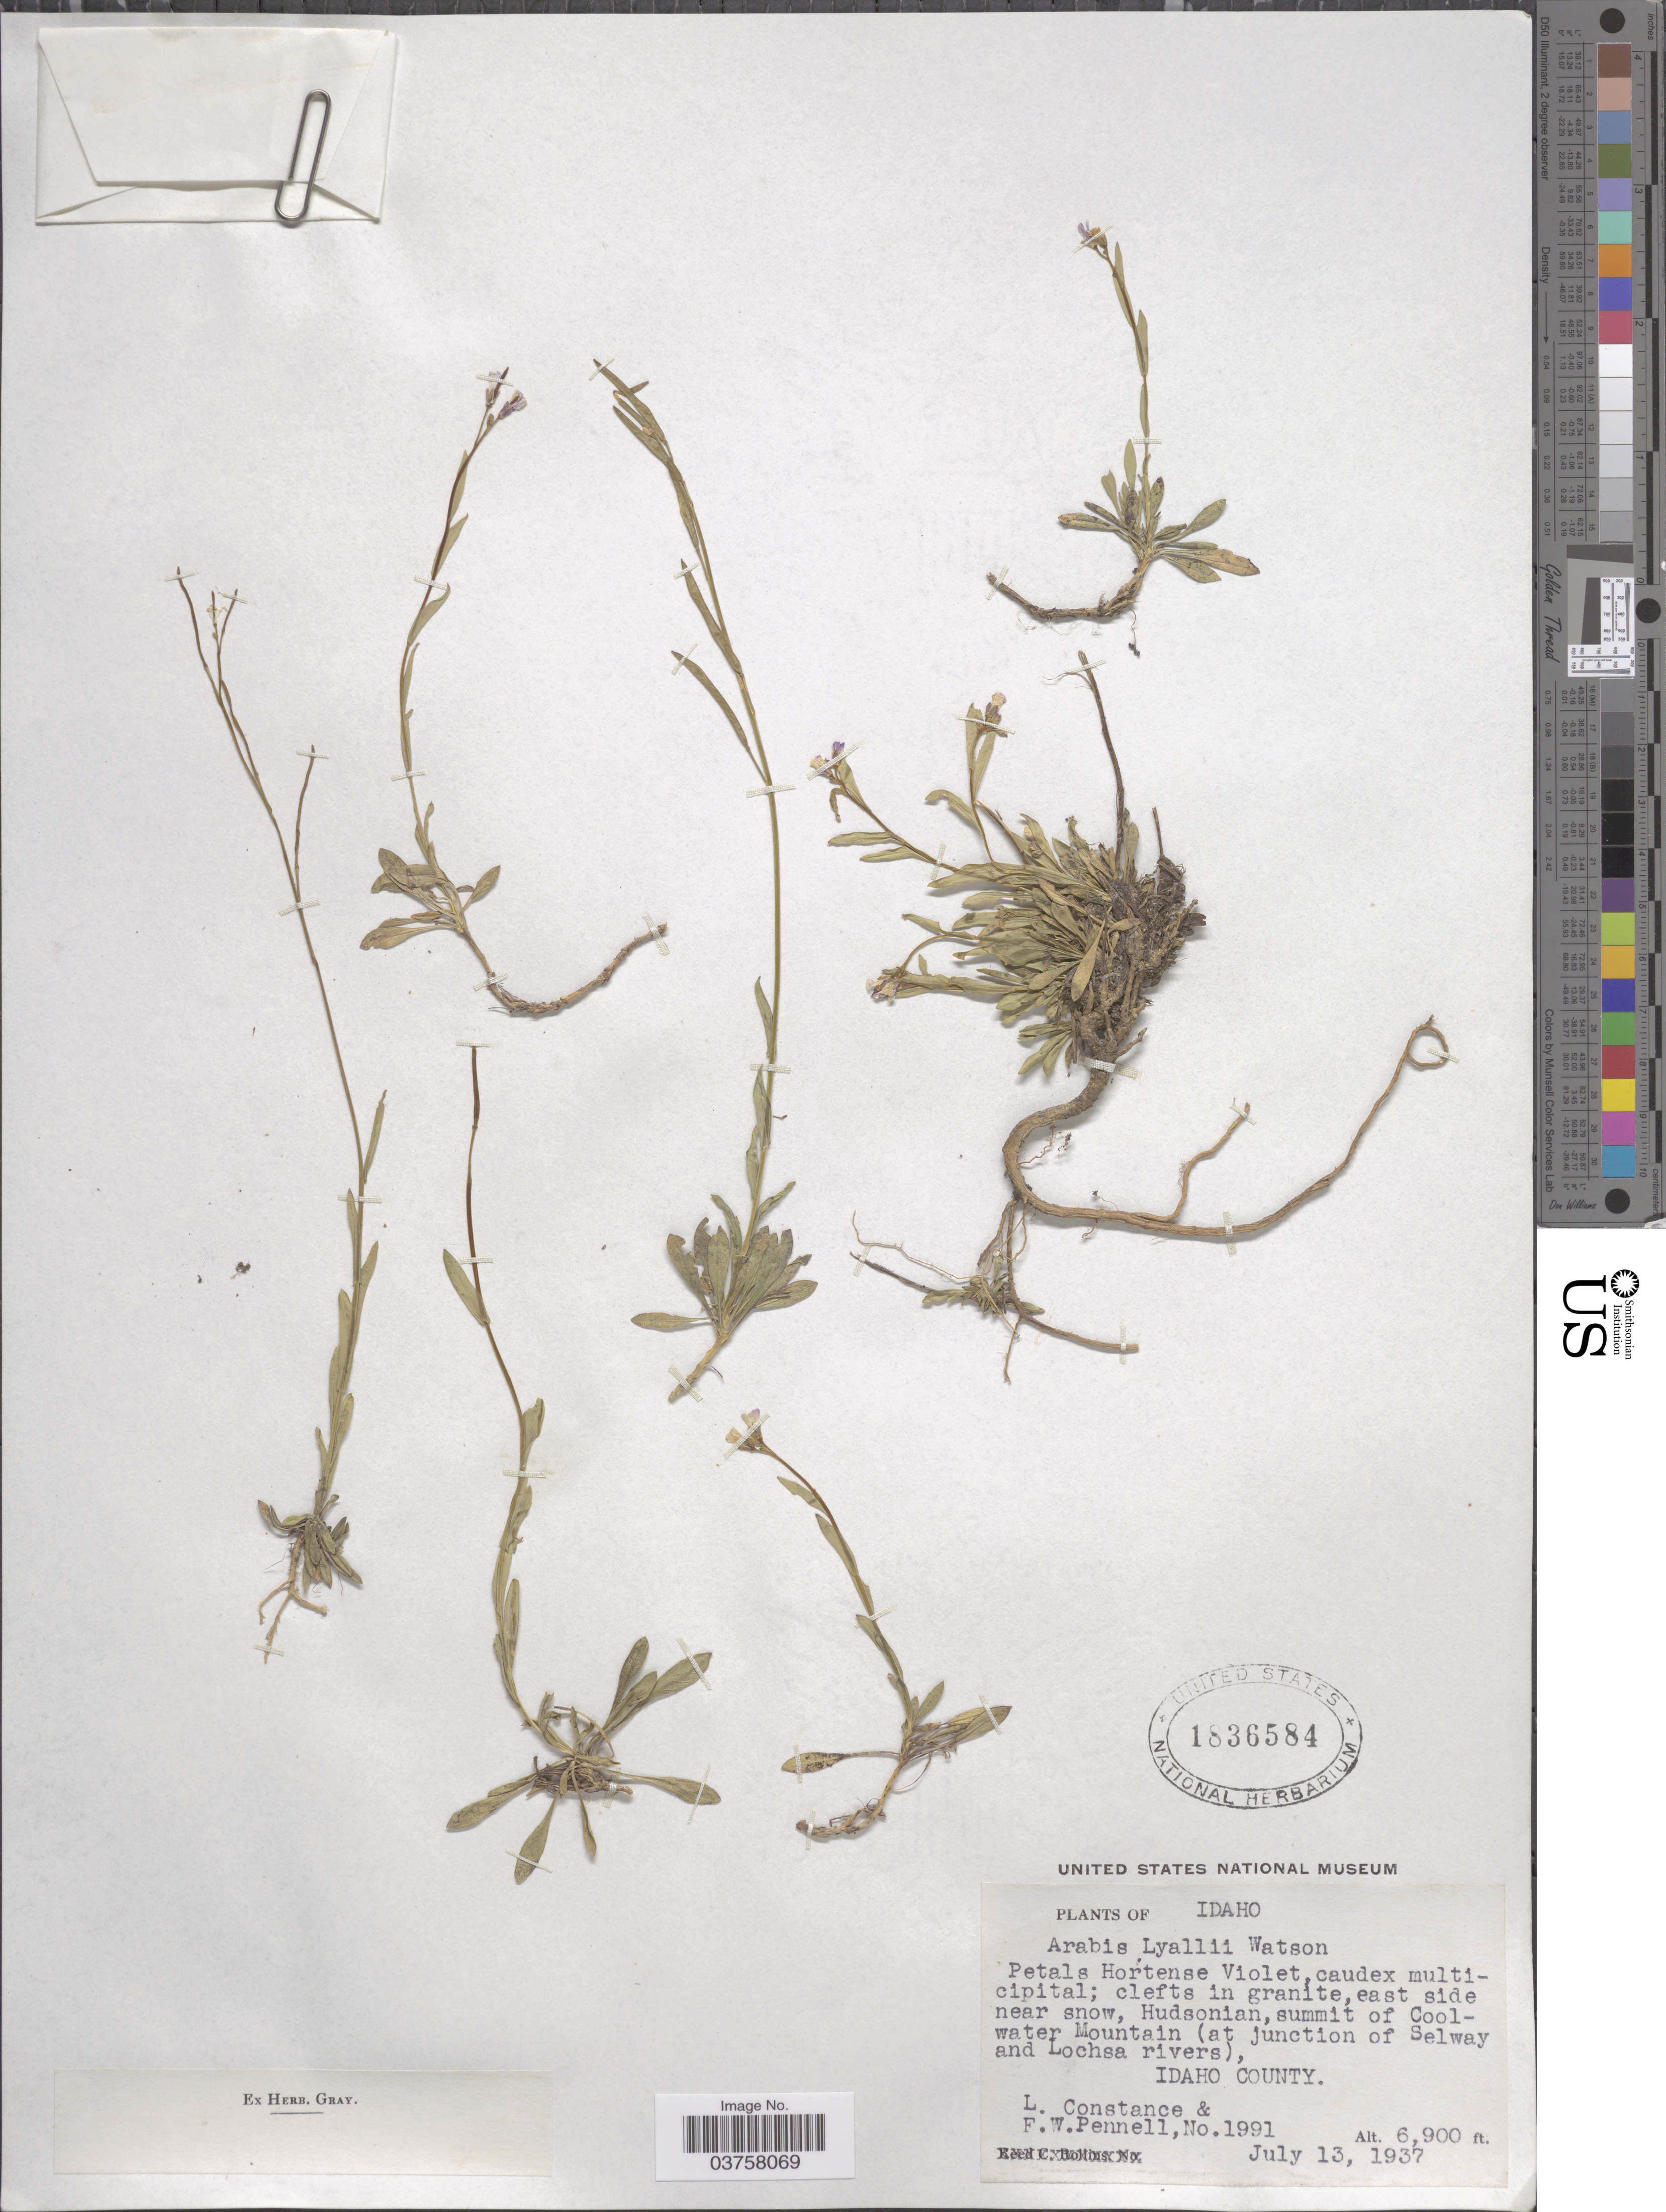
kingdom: Plantae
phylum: Tracheophyta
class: Magnoliopsida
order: Brassicales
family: Brassicaceae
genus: Arabis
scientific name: Arabis lyallii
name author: S. Watson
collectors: L. Constance & F. W. Pennell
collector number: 1991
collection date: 1937-07-13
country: United States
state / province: Idaho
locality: Hudsonian, summit of Coolwater Mountain (at junction of Selway and Lochsa rivers), Idaho County.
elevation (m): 2103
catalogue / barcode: US 1836584